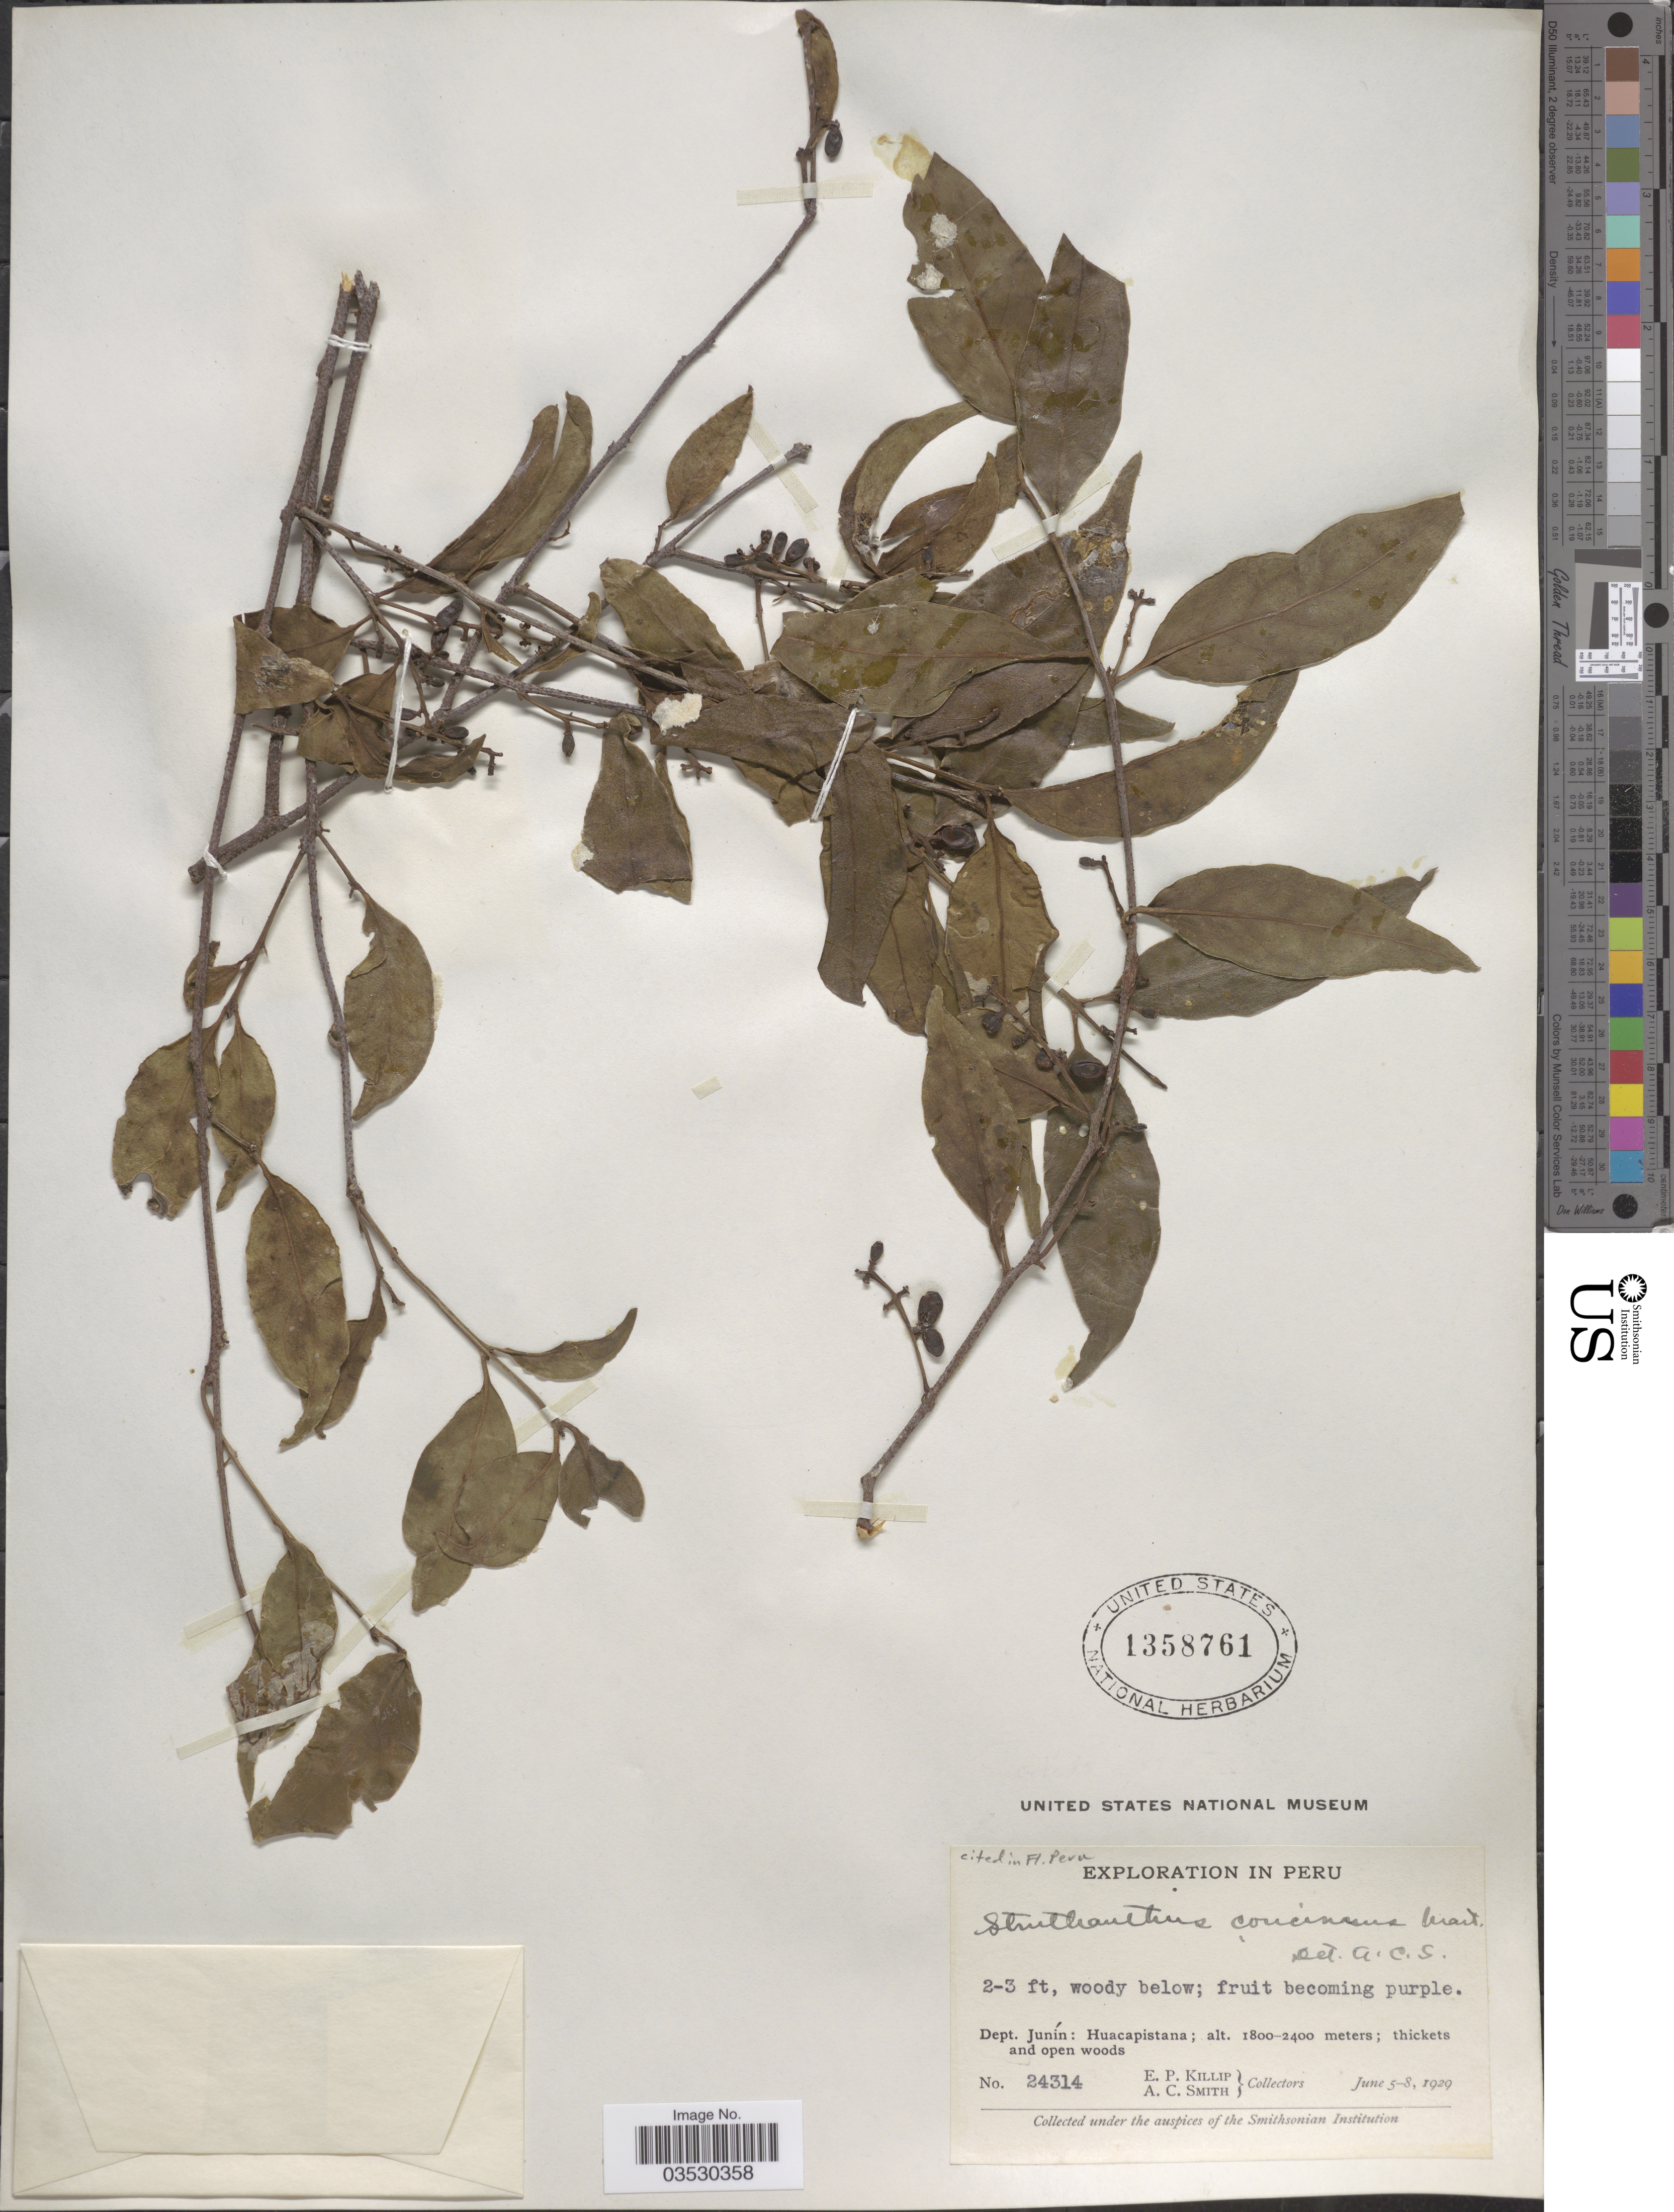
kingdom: Plantae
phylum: Tracheophyta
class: Magnoliopsida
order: Santalales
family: Loranthaceae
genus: Struthanthus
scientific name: Struthanthus concinnus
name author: Mart.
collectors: E. P. Killip & A. C. Smith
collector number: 24314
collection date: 1929-06-05/1929-06-08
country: Peru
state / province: Junín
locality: Dept. Junín: Huacapistana.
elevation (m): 1800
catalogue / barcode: US 1358761